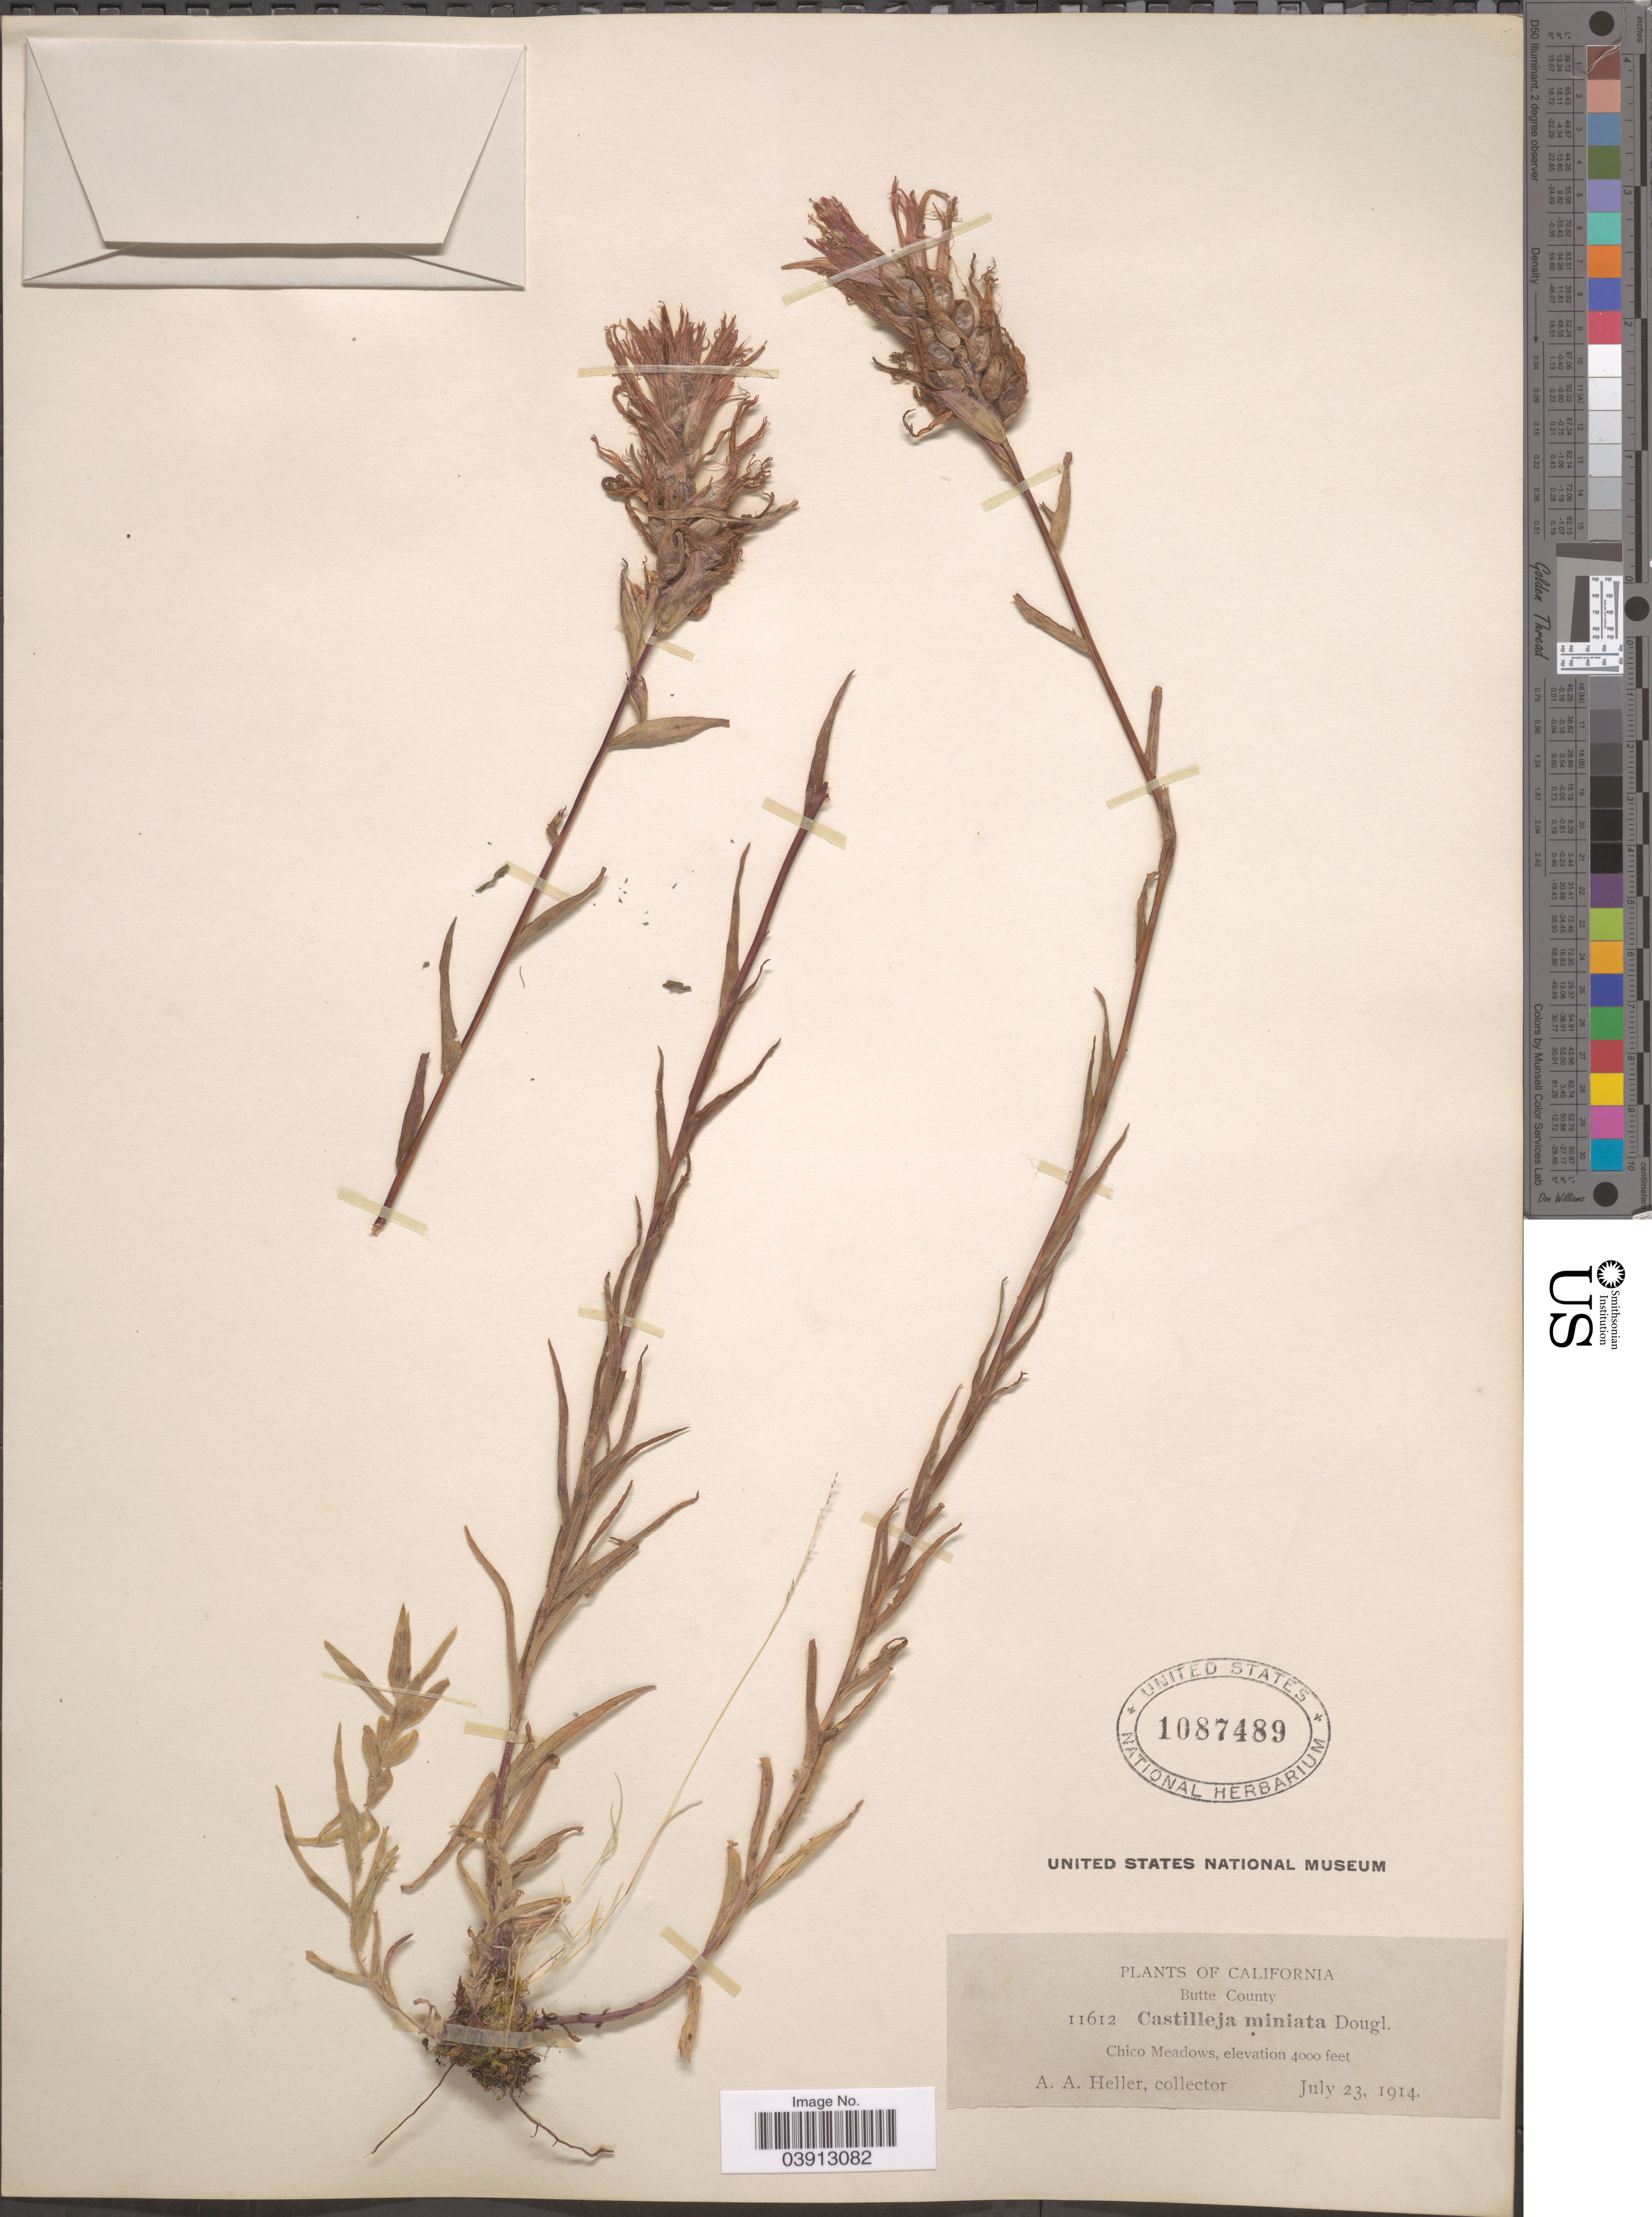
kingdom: Plantae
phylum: Tracheophyta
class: Magnoliopsida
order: Lamiales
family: Orobanchaceae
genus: Castilleja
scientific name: Castilleja miniata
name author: Douglas ex Hook.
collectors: A. A. Heller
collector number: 11612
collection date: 1914-07-23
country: United States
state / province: California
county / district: Butte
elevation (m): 1219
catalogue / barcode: US 1087489